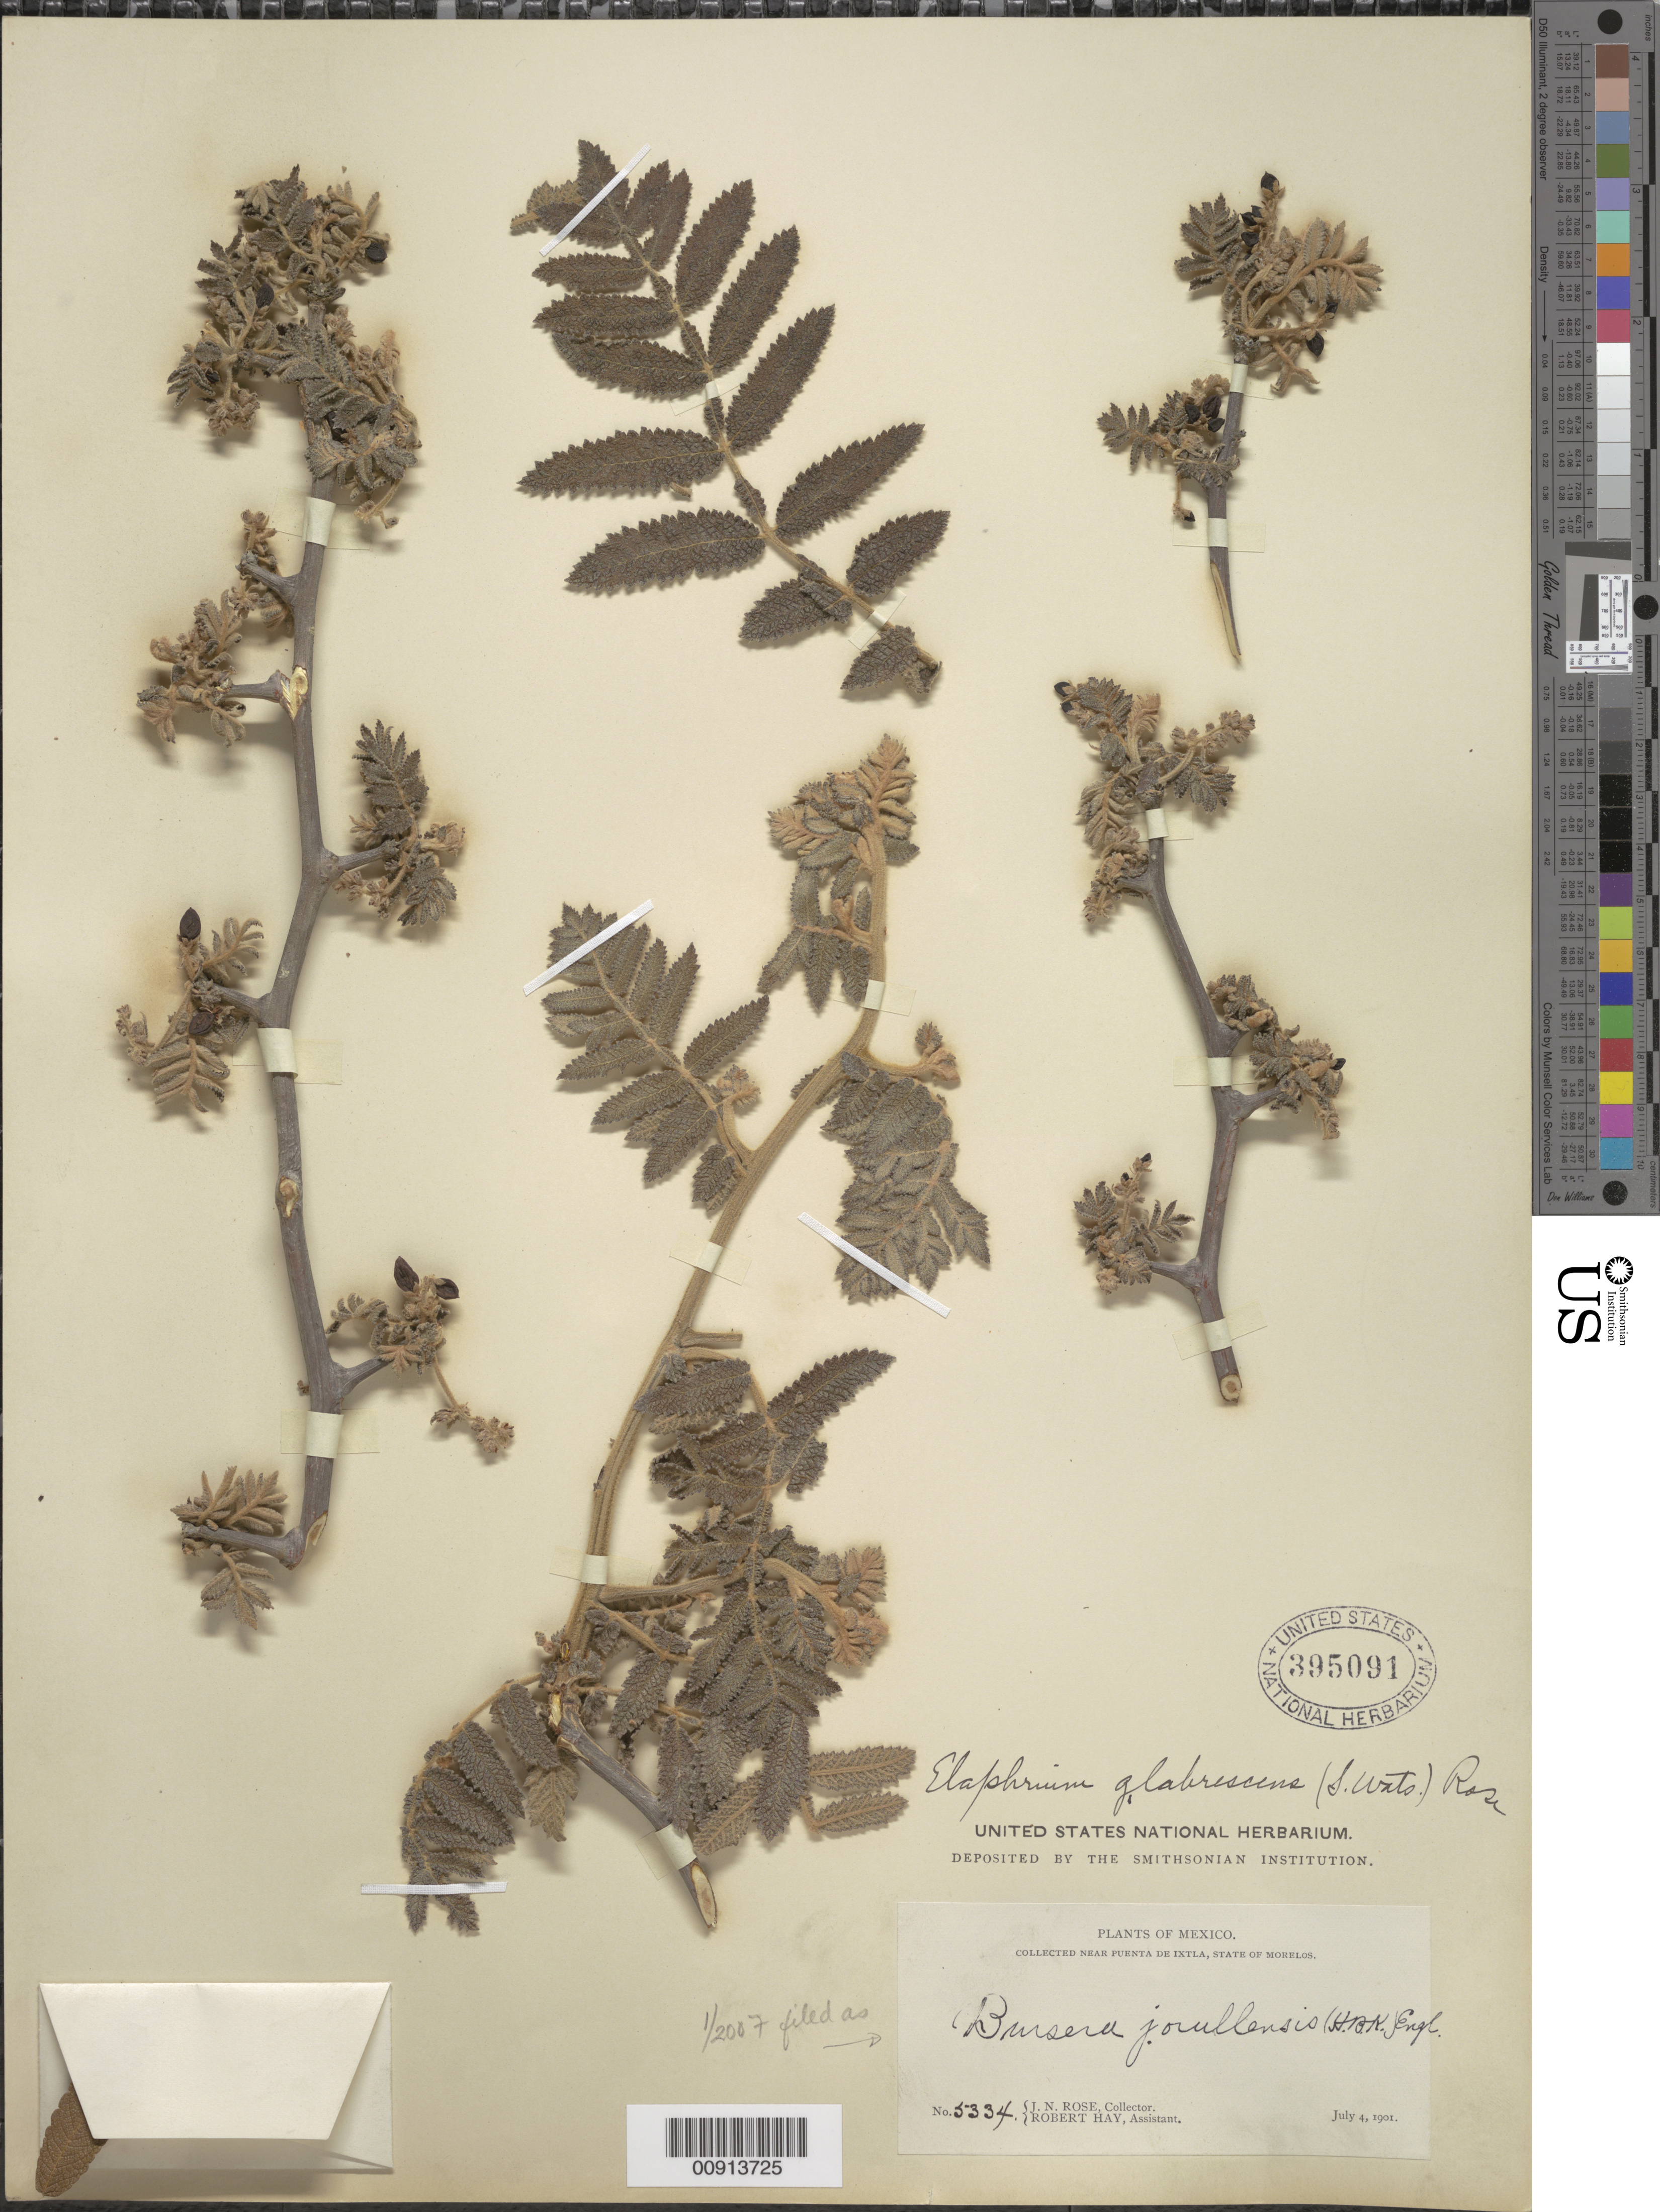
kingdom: Plantae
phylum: Tracheophyta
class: Magnoliopsida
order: Sapindales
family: Burseraceae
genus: Bursera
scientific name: Bursera jorullensis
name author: (Kunth) Engl.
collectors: J. N. Rose & R. Hay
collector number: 5334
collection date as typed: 04 Jul 1901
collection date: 1901-07-04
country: Mexico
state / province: Morelos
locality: Near Puenta [sic] de Ixtla , State of Morelos.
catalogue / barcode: US 395091